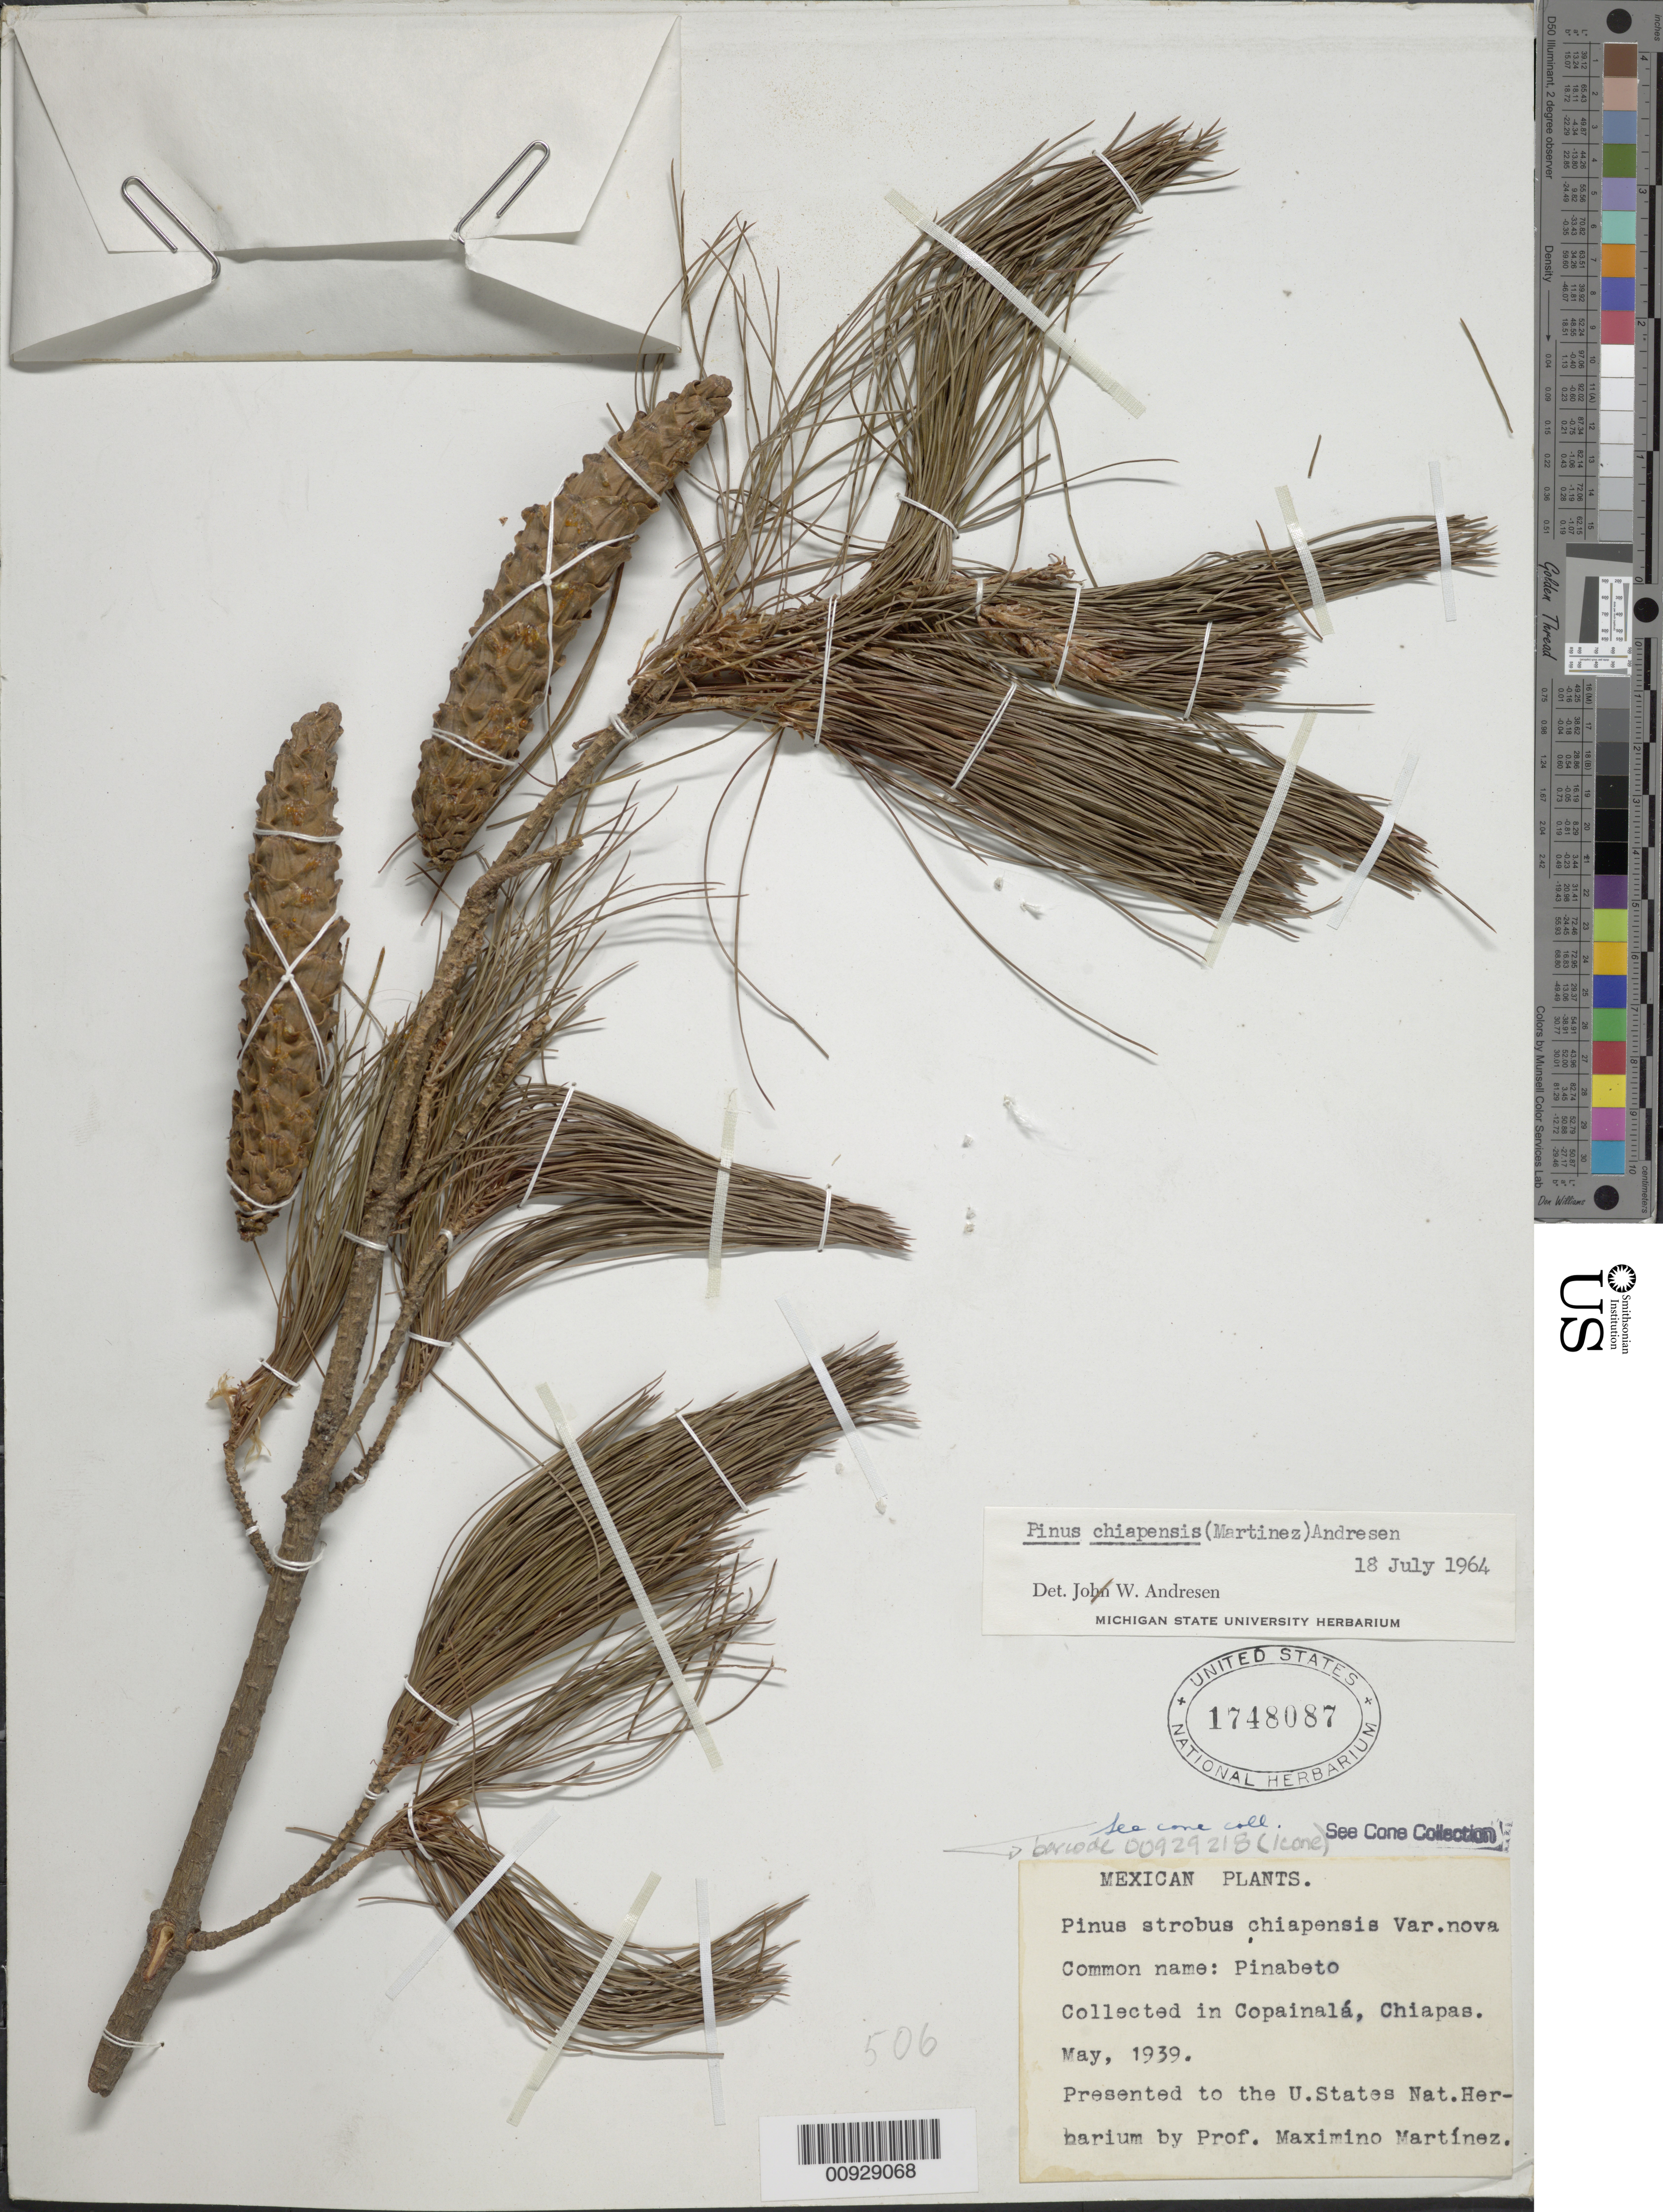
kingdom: Plantae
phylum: Tracheophyta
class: Pinopsida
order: Pinales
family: Pinaceae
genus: Pinus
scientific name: Pinus chiapensis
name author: (Martínez) Andrésen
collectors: M. Martinez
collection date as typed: May 1939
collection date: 1939-05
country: Mexico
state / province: Chiapas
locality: Copainalá.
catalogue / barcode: US 1748087